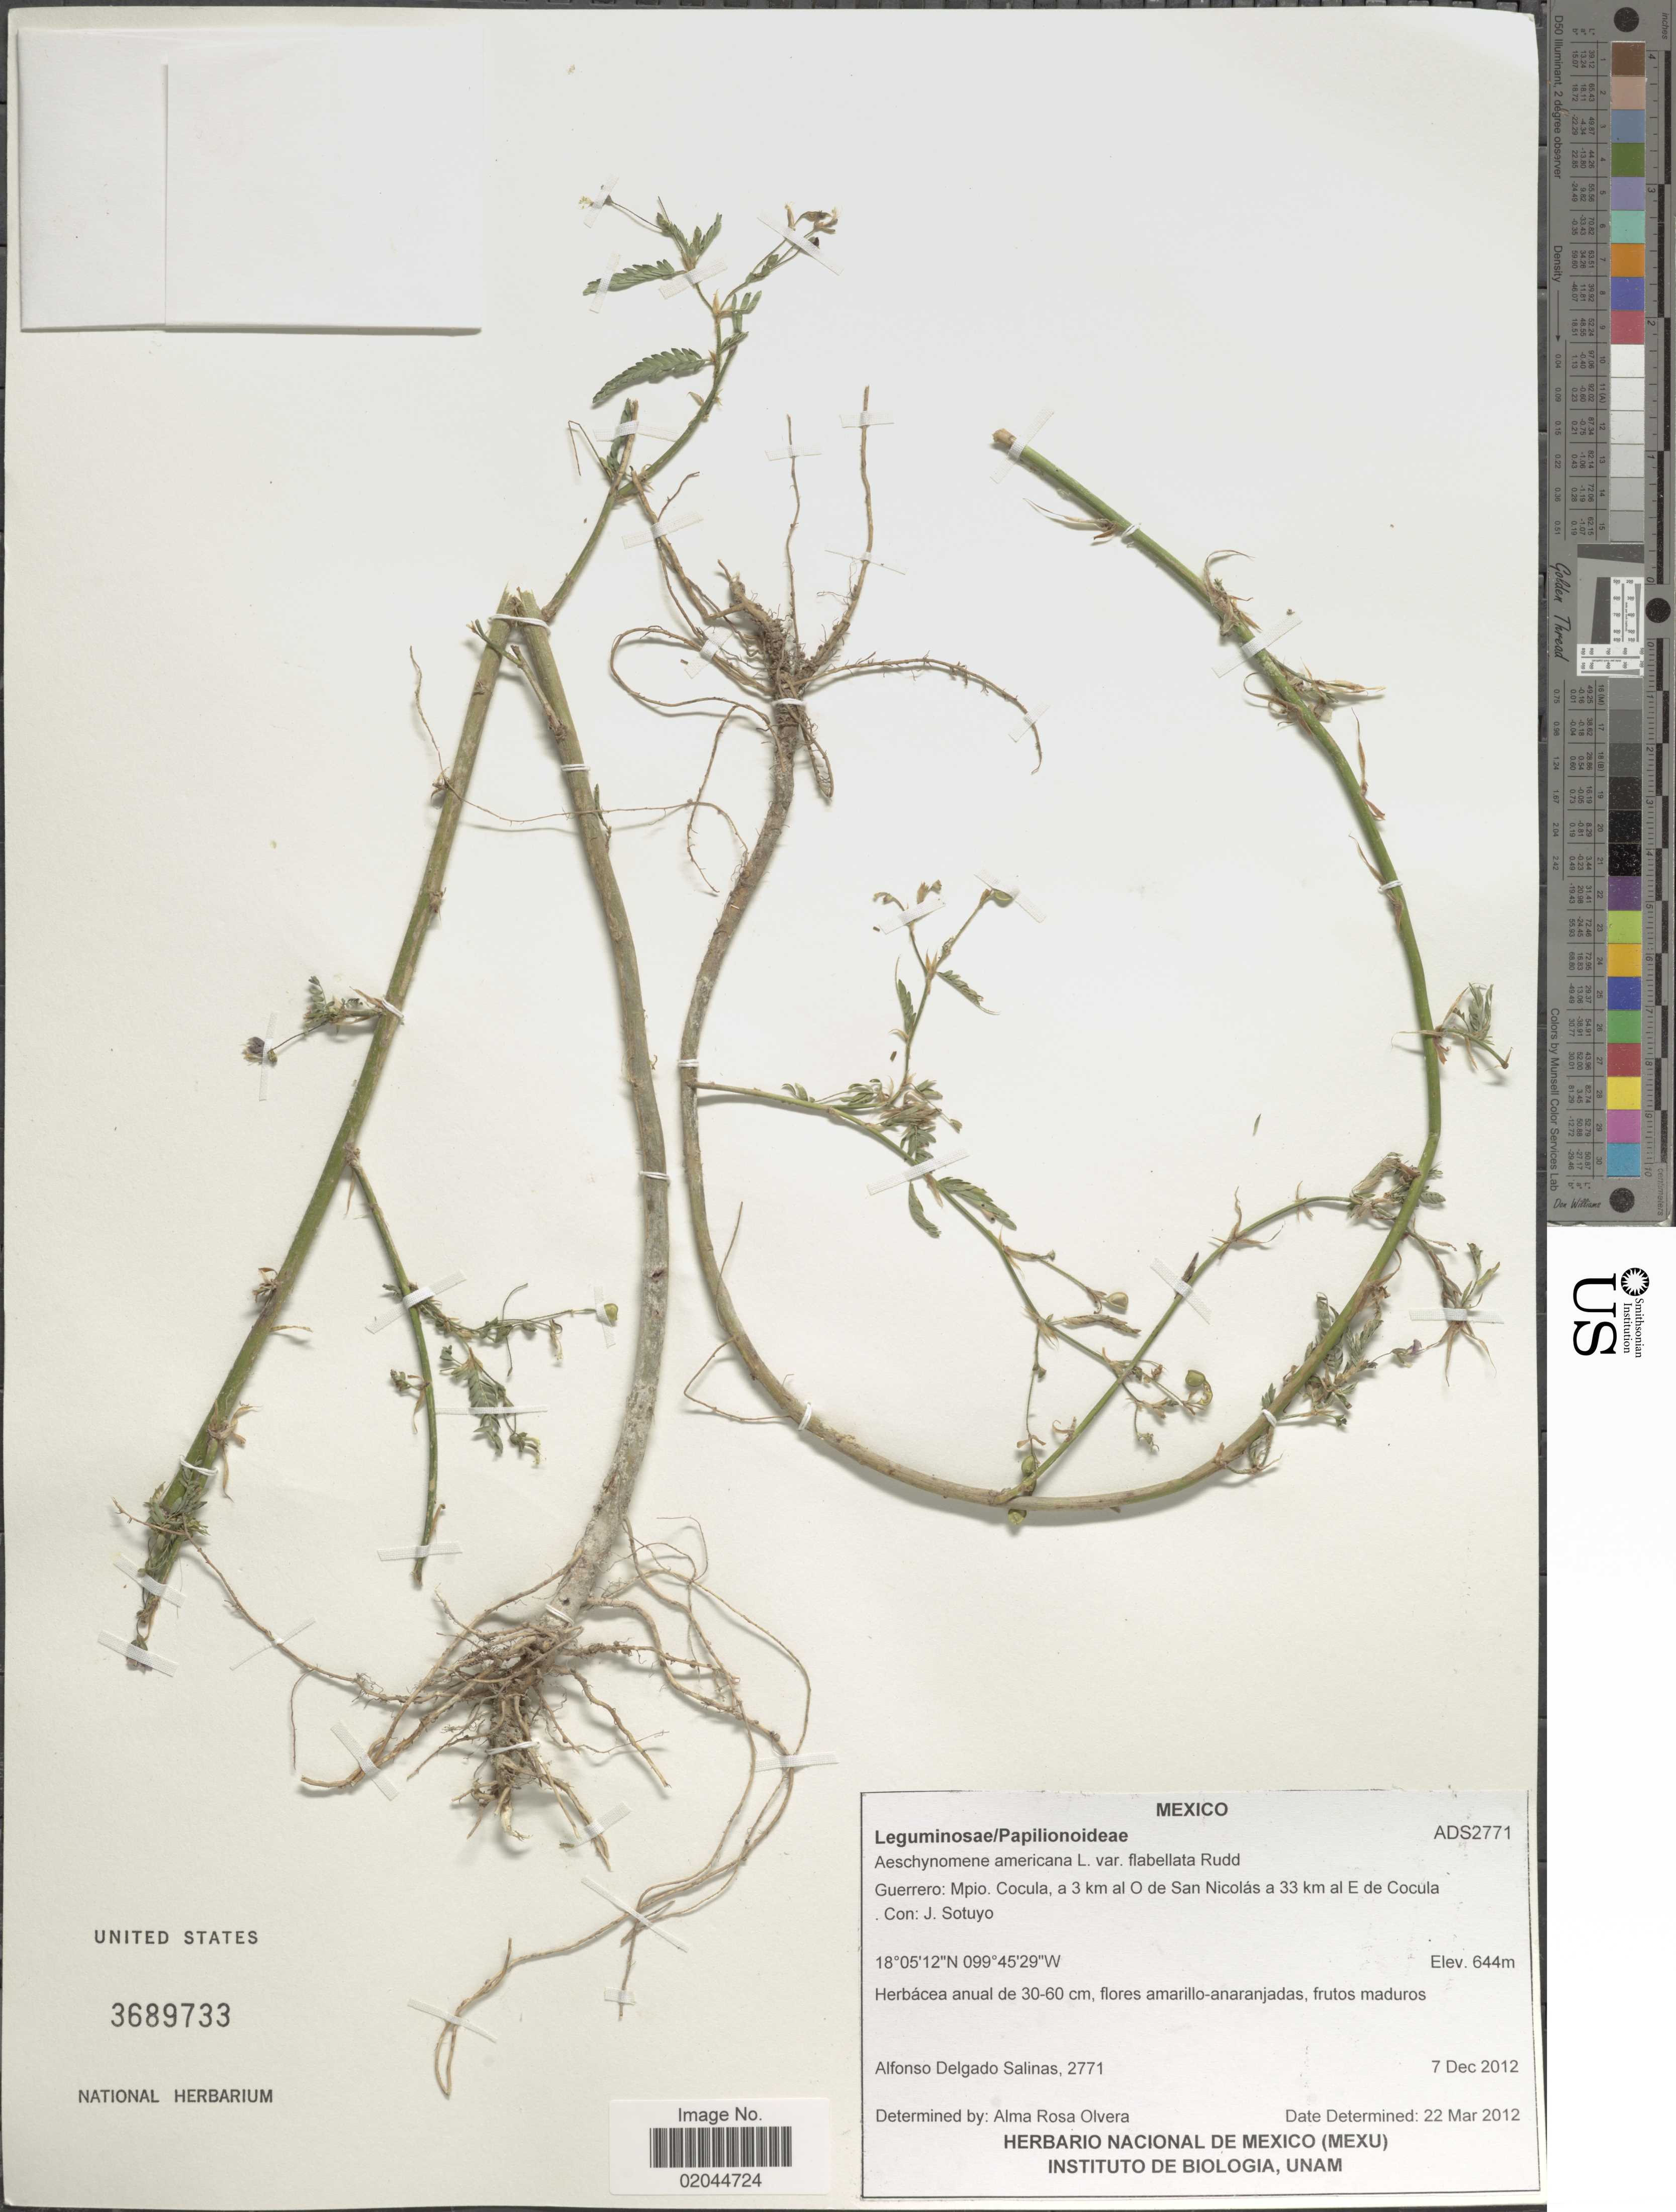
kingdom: Plantae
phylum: Tracheophyta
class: Magnoliopsida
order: Fabales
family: Fabaceae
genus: Aeschynomene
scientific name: Aeschynomene americana var. flabellata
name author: Rudd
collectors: A. Delgado S. & J. Sotuyo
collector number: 2771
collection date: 2012-12-07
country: Mexico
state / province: Guerrero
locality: Mpio. Cocula, a 3 km al O de San Nicolas a 3 3km al E de Cocula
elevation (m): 644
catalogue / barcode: US 3689733